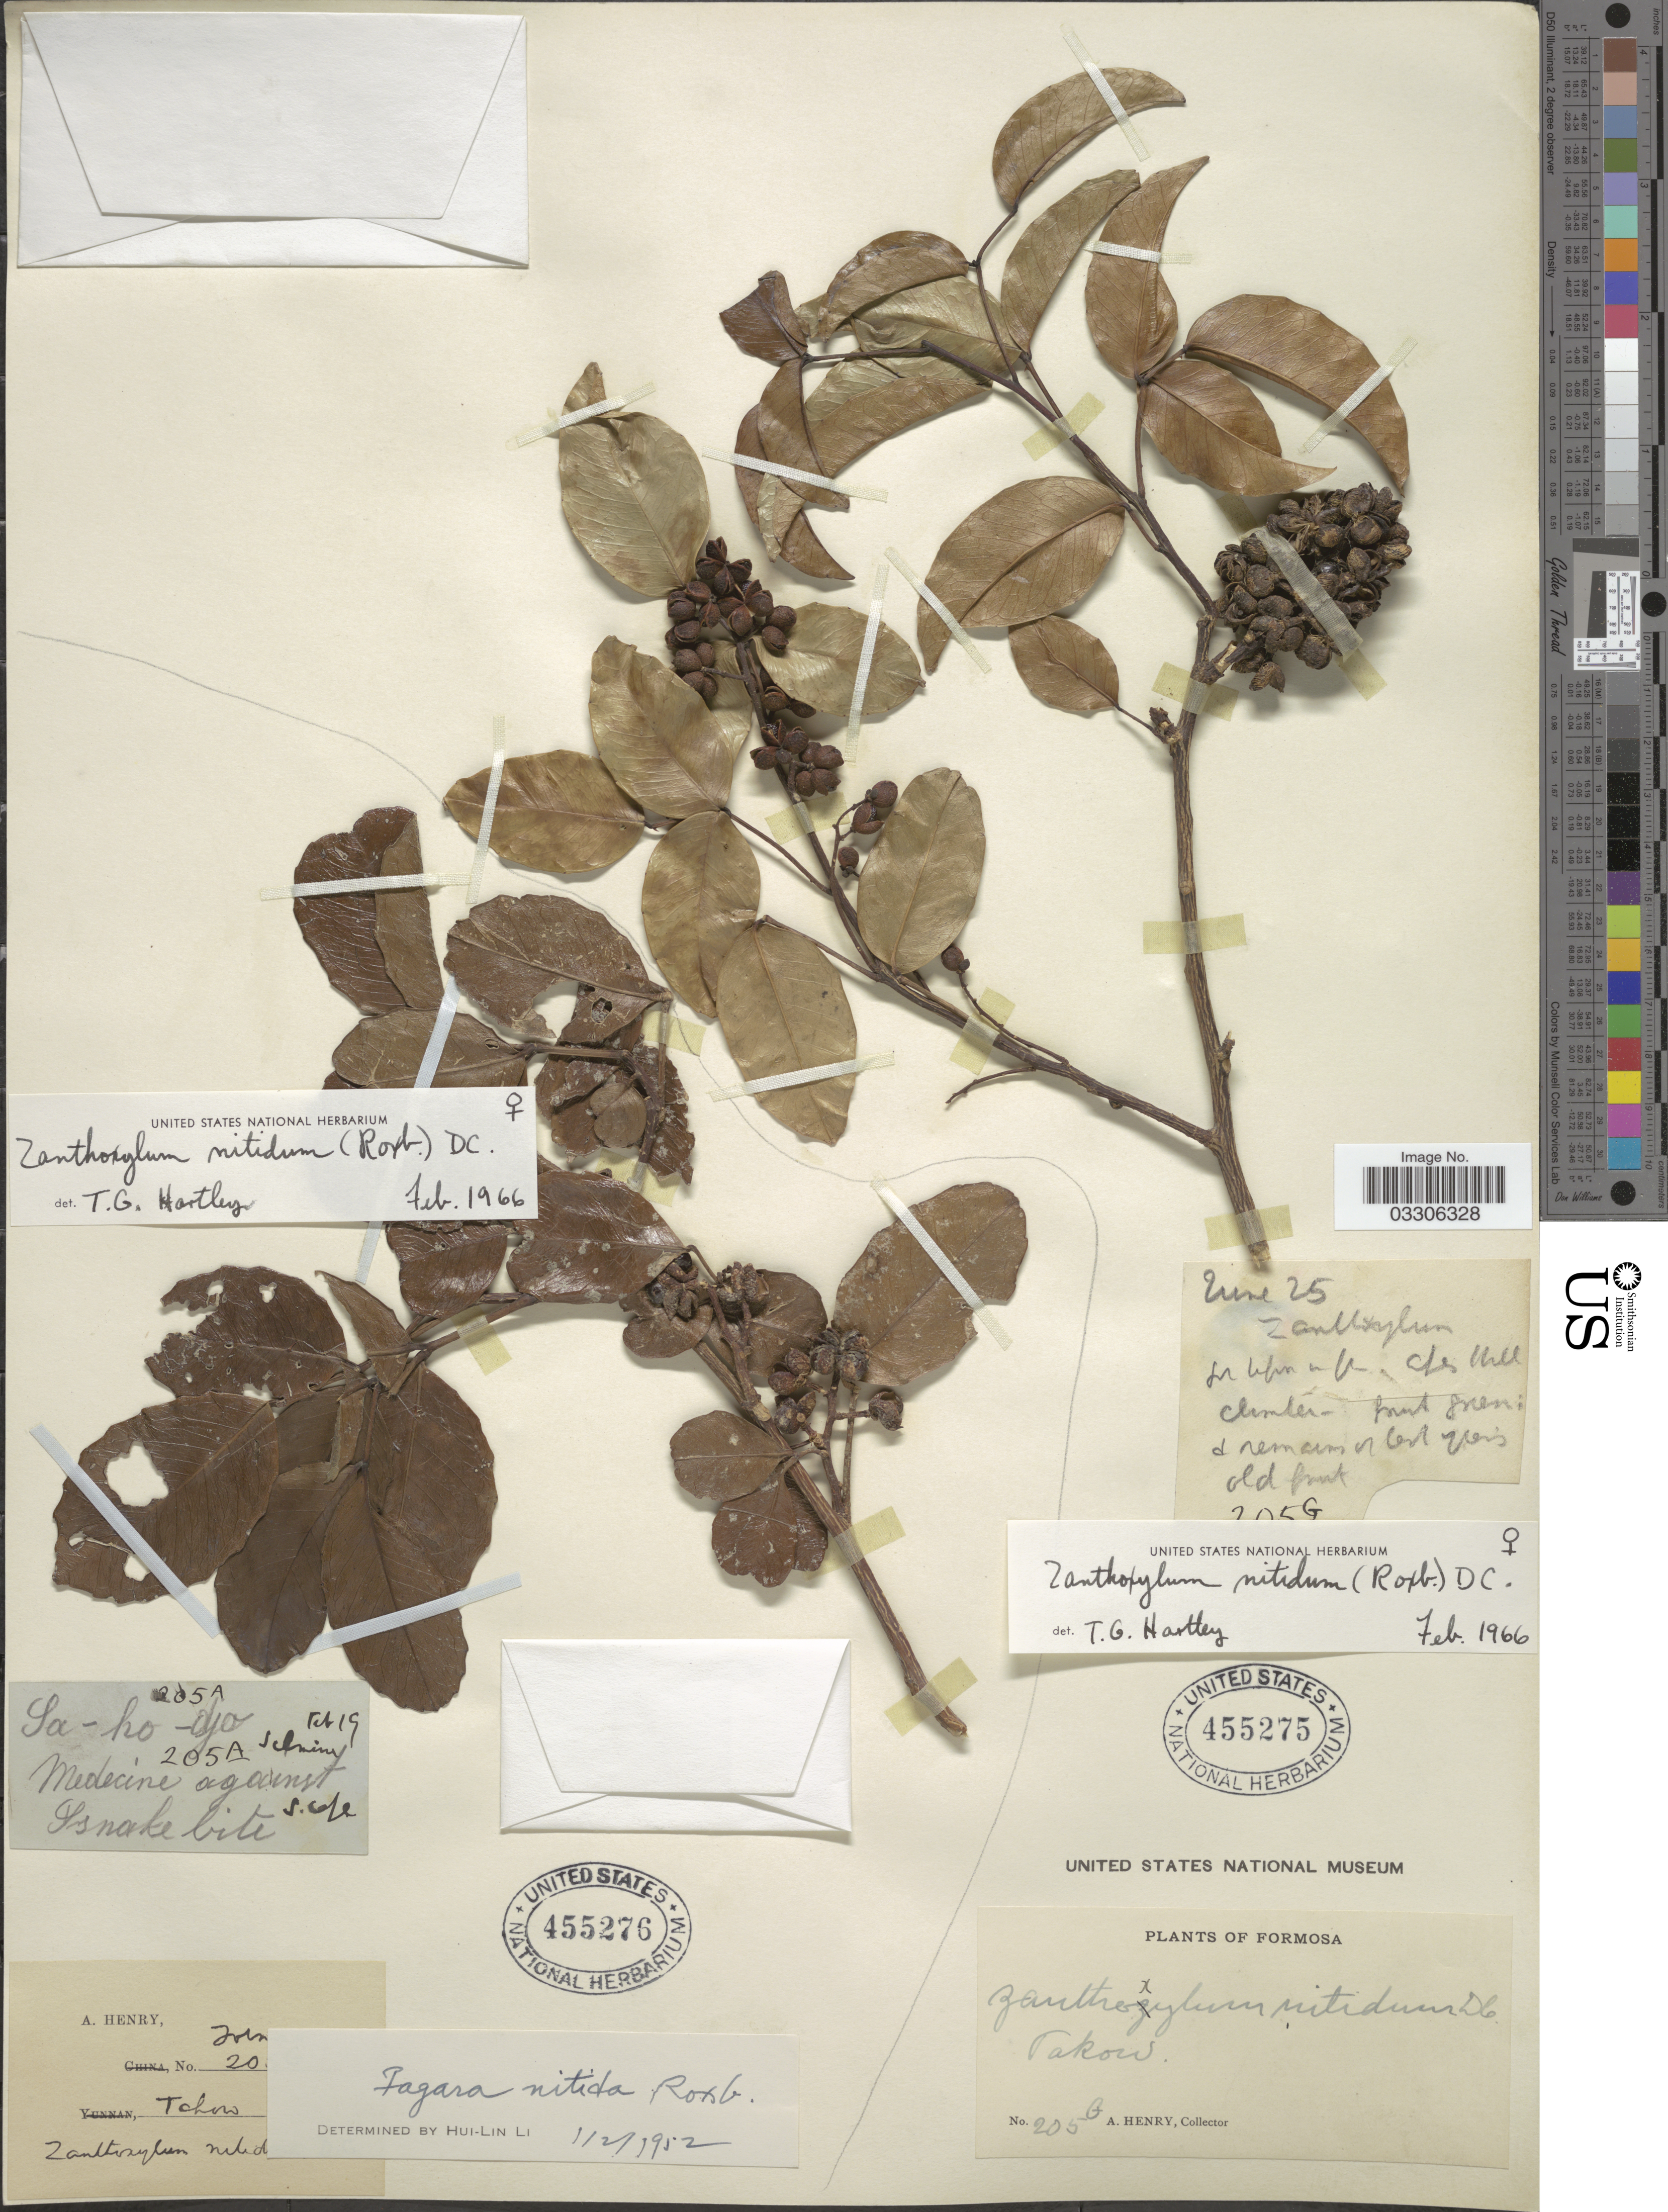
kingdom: Plantae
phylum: Tracheophyta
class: Magnoliopsida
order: Sapindales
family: Rutaceae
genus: Zanthoxylum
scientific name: Zanthoxylum nitidum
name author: Bunge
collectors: A. Henry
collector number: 205 A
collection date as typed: Transcribed d/m/y: /2/19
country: Taiwan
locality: Takow.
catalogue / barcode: US 455276